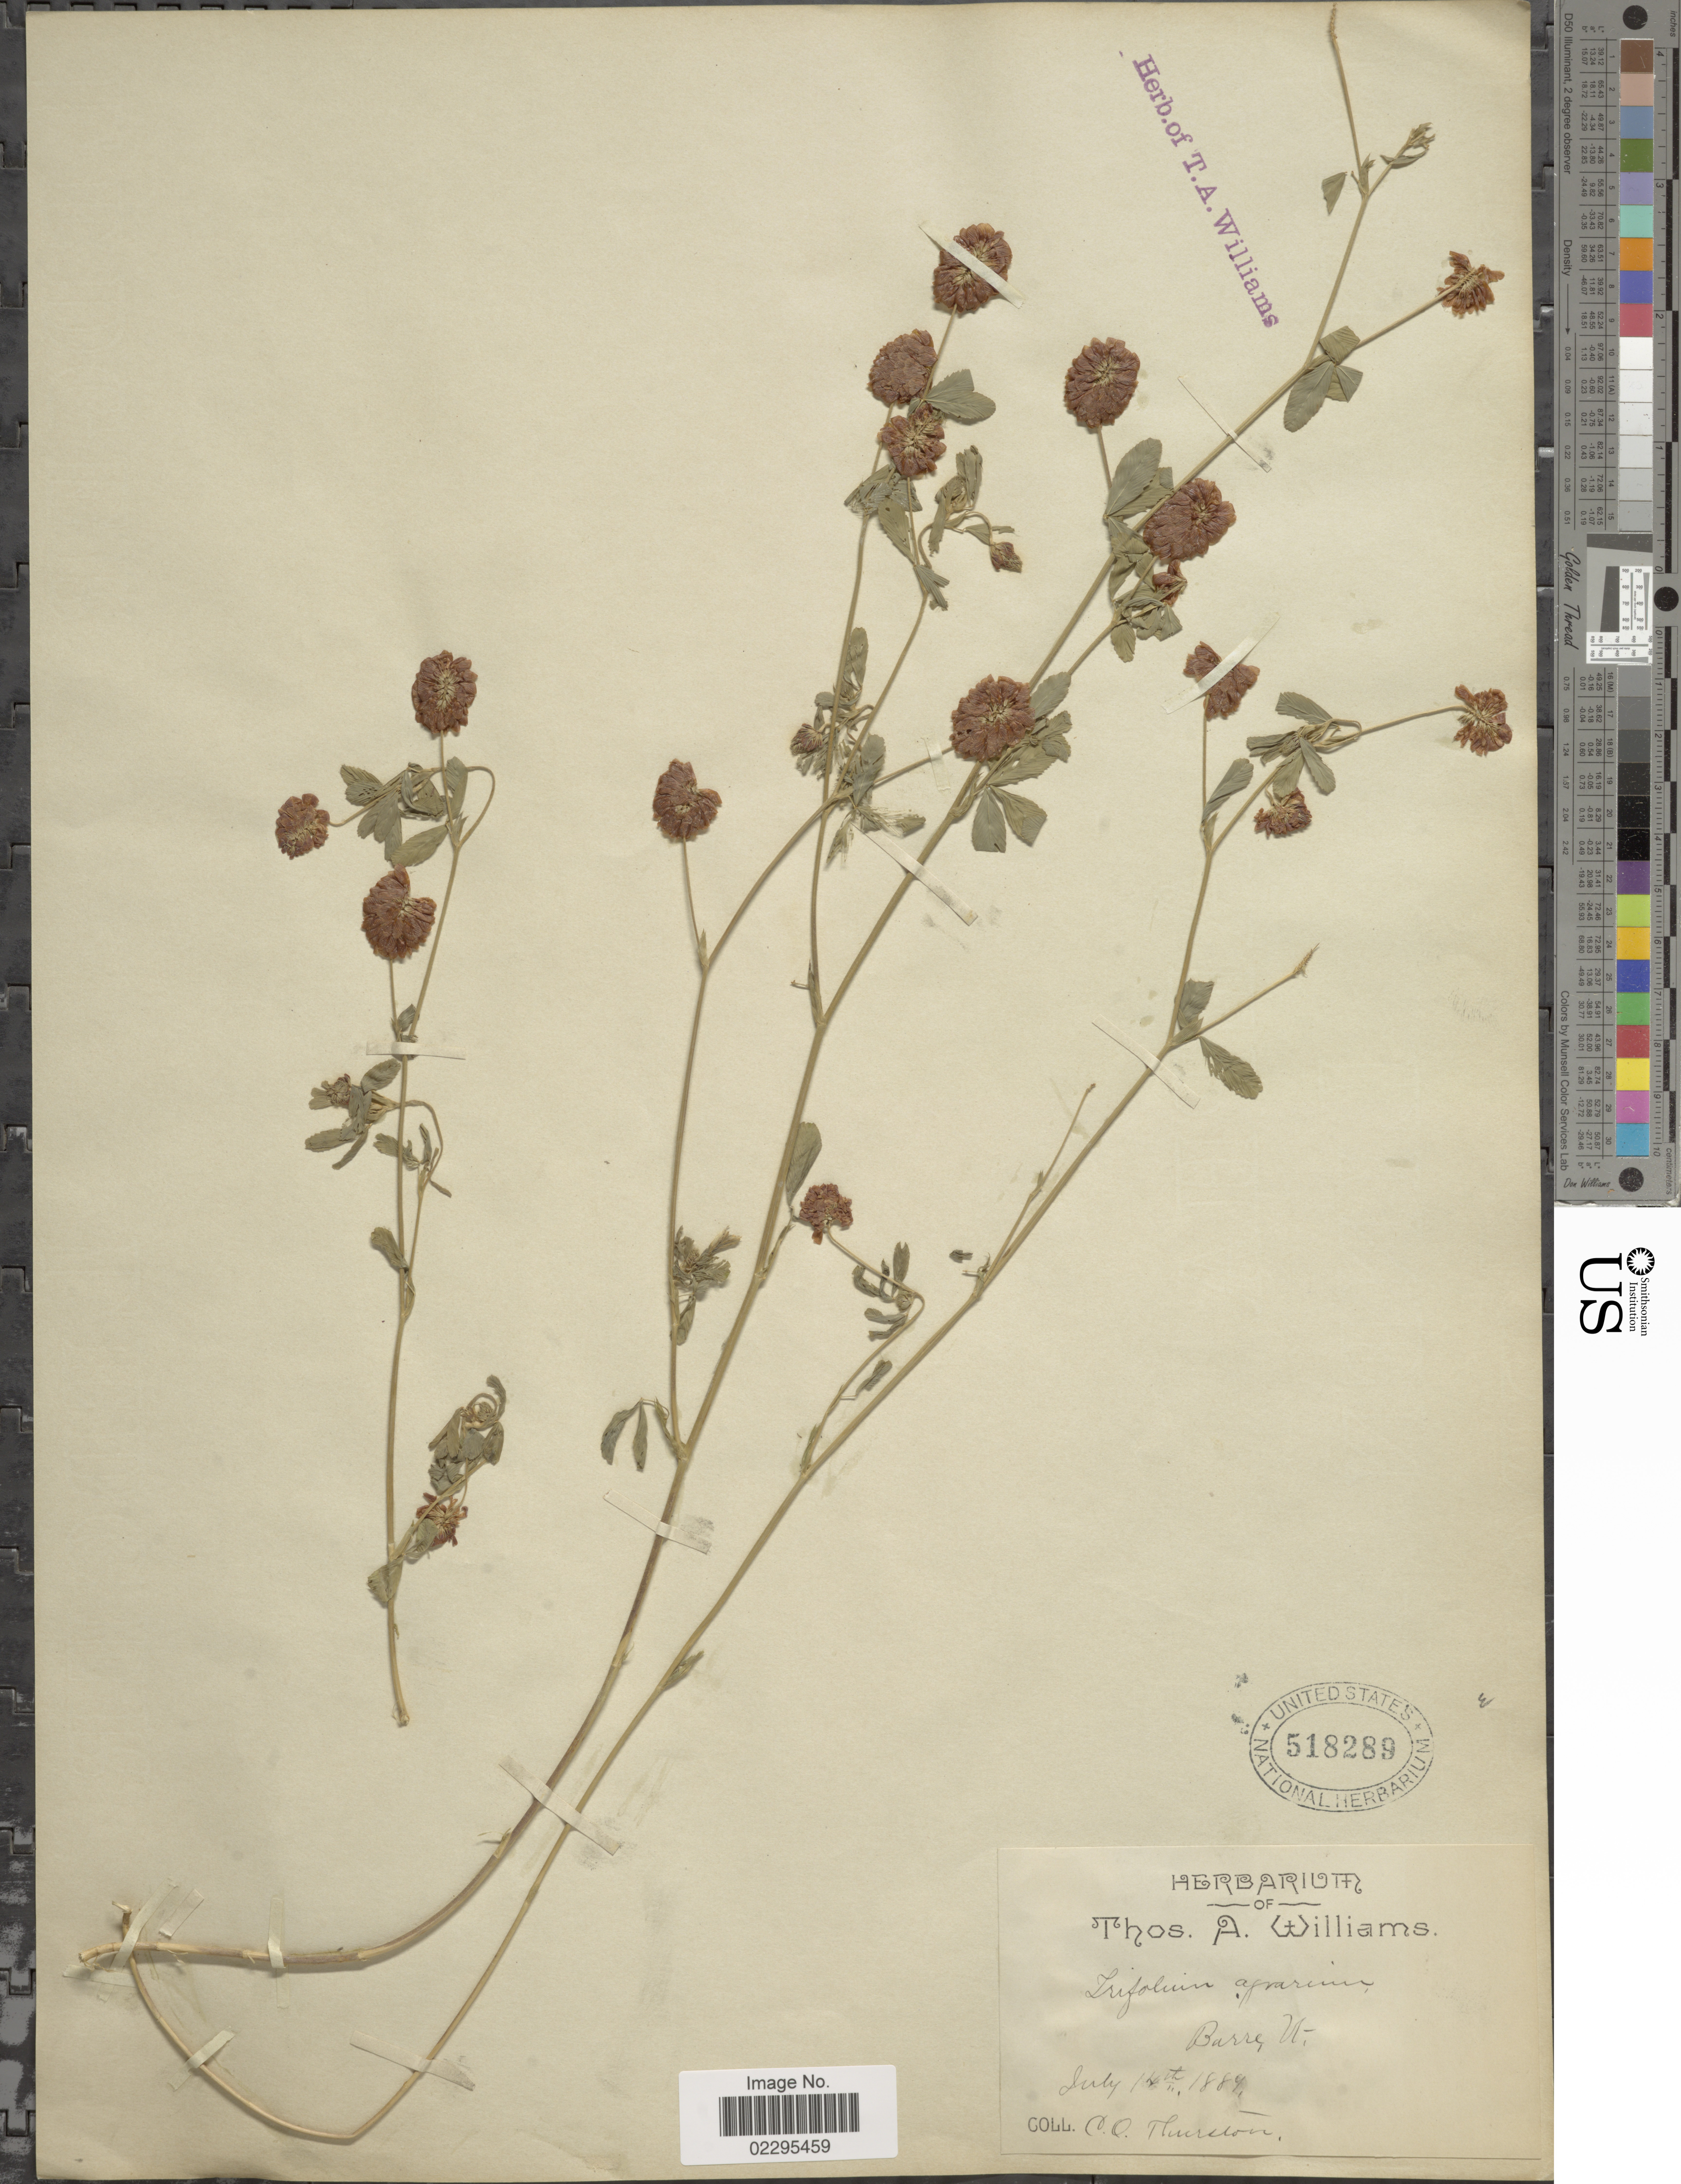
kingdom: Plantae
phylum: Tracheophyta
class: Magnoliopsida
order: Fabales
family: Fabaceae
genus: Trifolium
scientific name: Trifolium agrarium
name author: L.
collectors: C. Thurston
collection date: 1889-07-14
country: United States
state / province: Vermont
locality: Barre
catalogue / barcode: US 518289